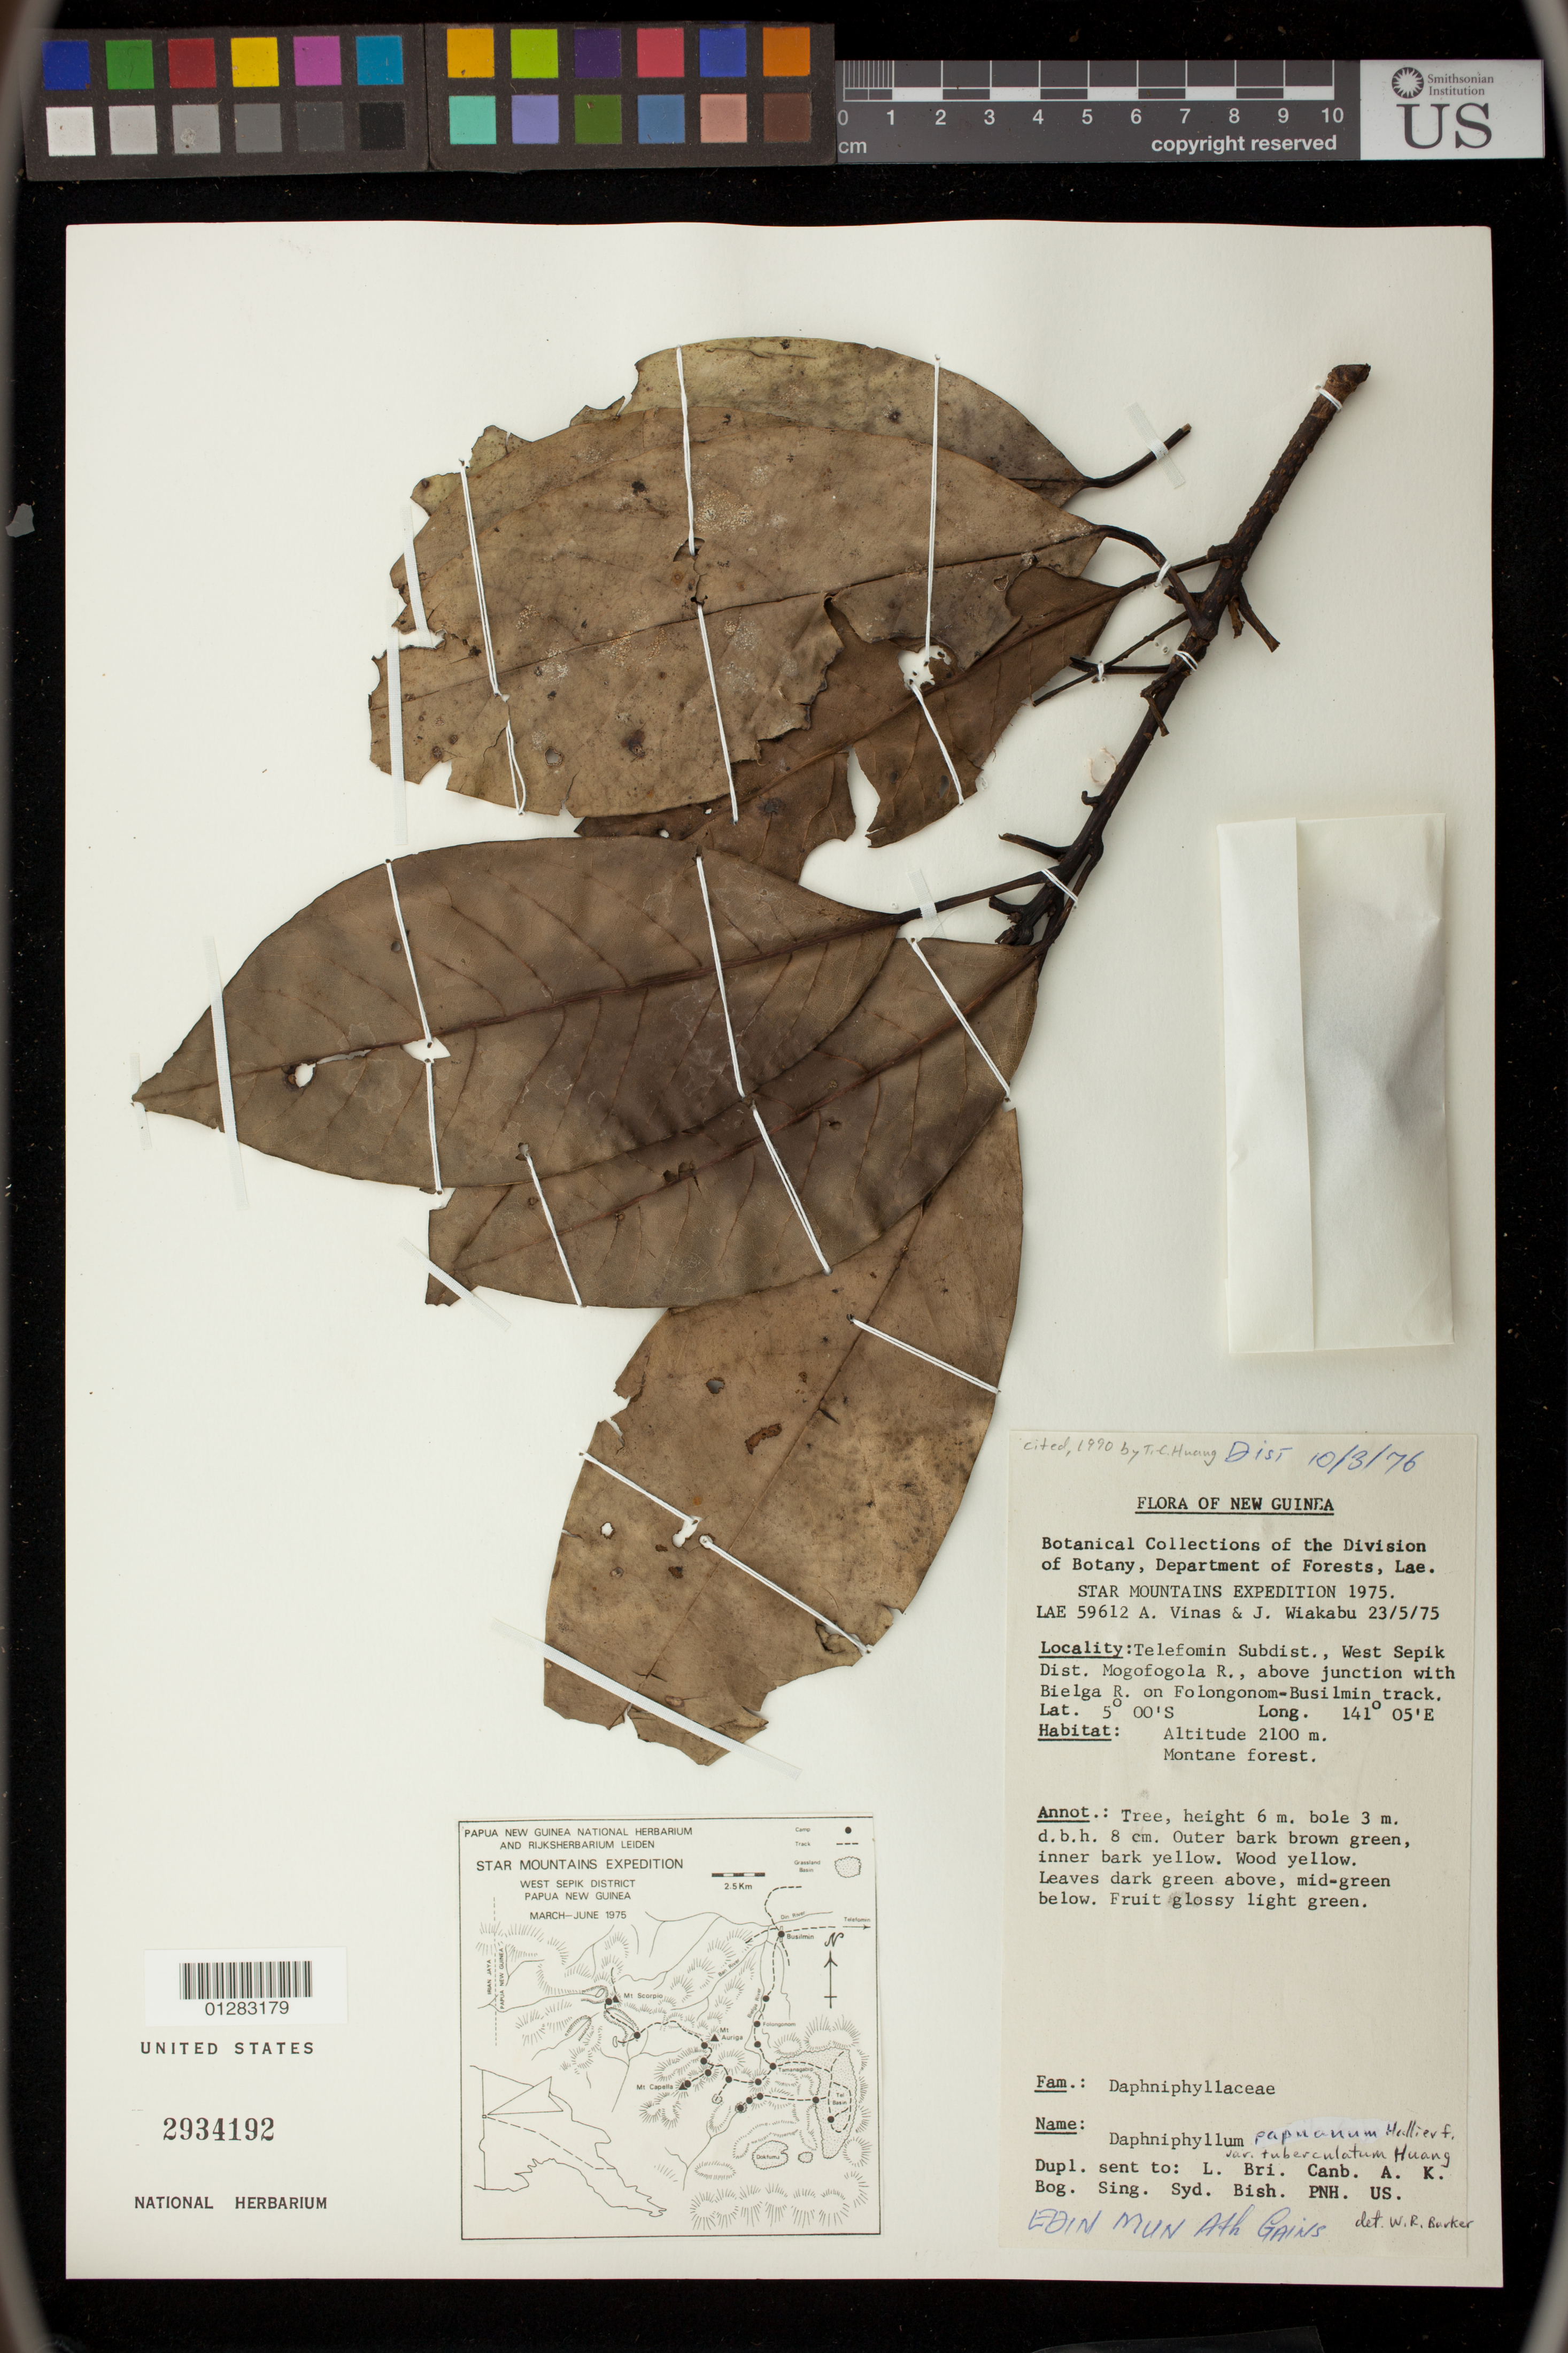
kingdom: Plantae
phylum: Tracheophyta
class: Magnoliopsida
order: Saxifragales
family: Daphniphyllaceae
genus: Daphniphyllum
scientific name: Daphniphyllum papuanum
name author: Hallier f.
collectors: A. Vinas & J. Wiakabu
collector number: LAE 59612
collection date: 1975-05-23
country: Papua New Guinea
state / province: Sandaun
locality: Folongonom-Busilmin Track, Mogofogola R., above junction with Bielga R., Telefomin subdist., West Sepik Dist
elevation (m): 640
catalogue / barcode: US 2934192